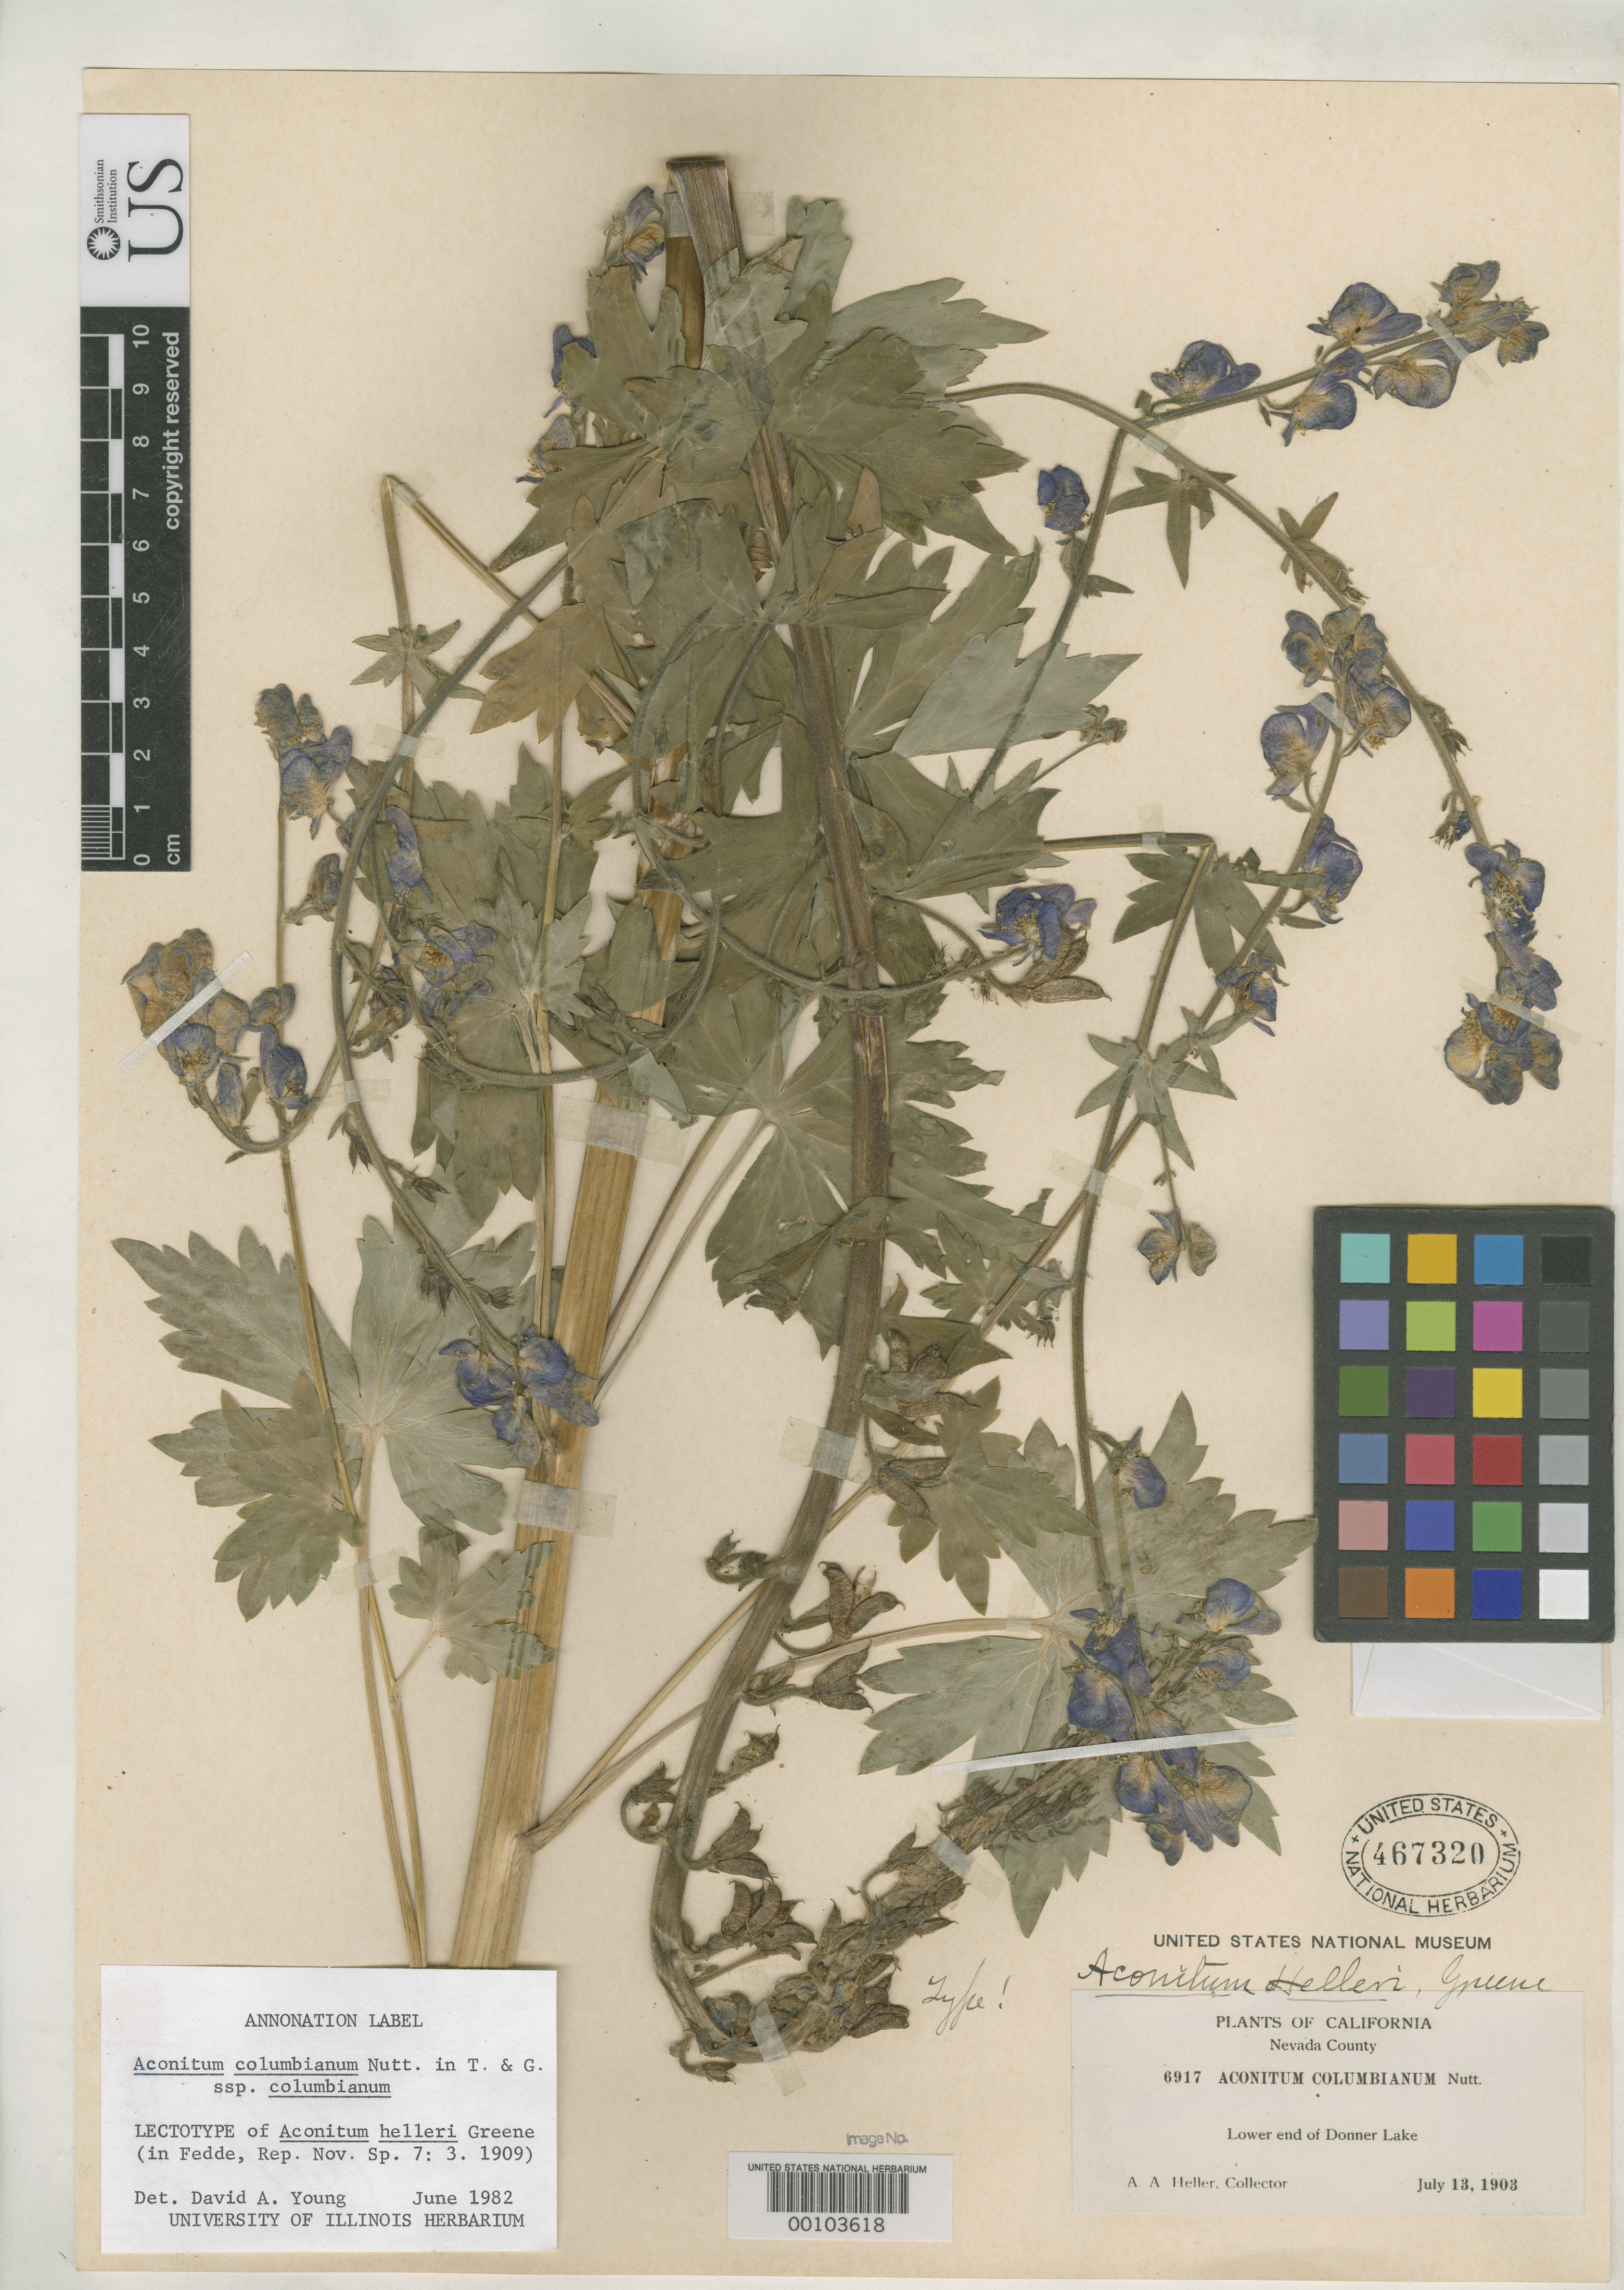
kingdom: Plantae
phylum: Tracheophyta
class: Magnoliopsida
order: Ranunculales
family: Ranunculaceae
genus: Aconitum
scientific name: Aconitum helleri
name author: Greene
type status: Isotype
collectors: A. A. Heller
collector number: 6917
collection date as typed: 13 Jul 1903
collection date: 1903-07-13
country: United States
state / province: California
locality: Sierra Nevada, Donner Lake.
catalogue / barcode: US 467320